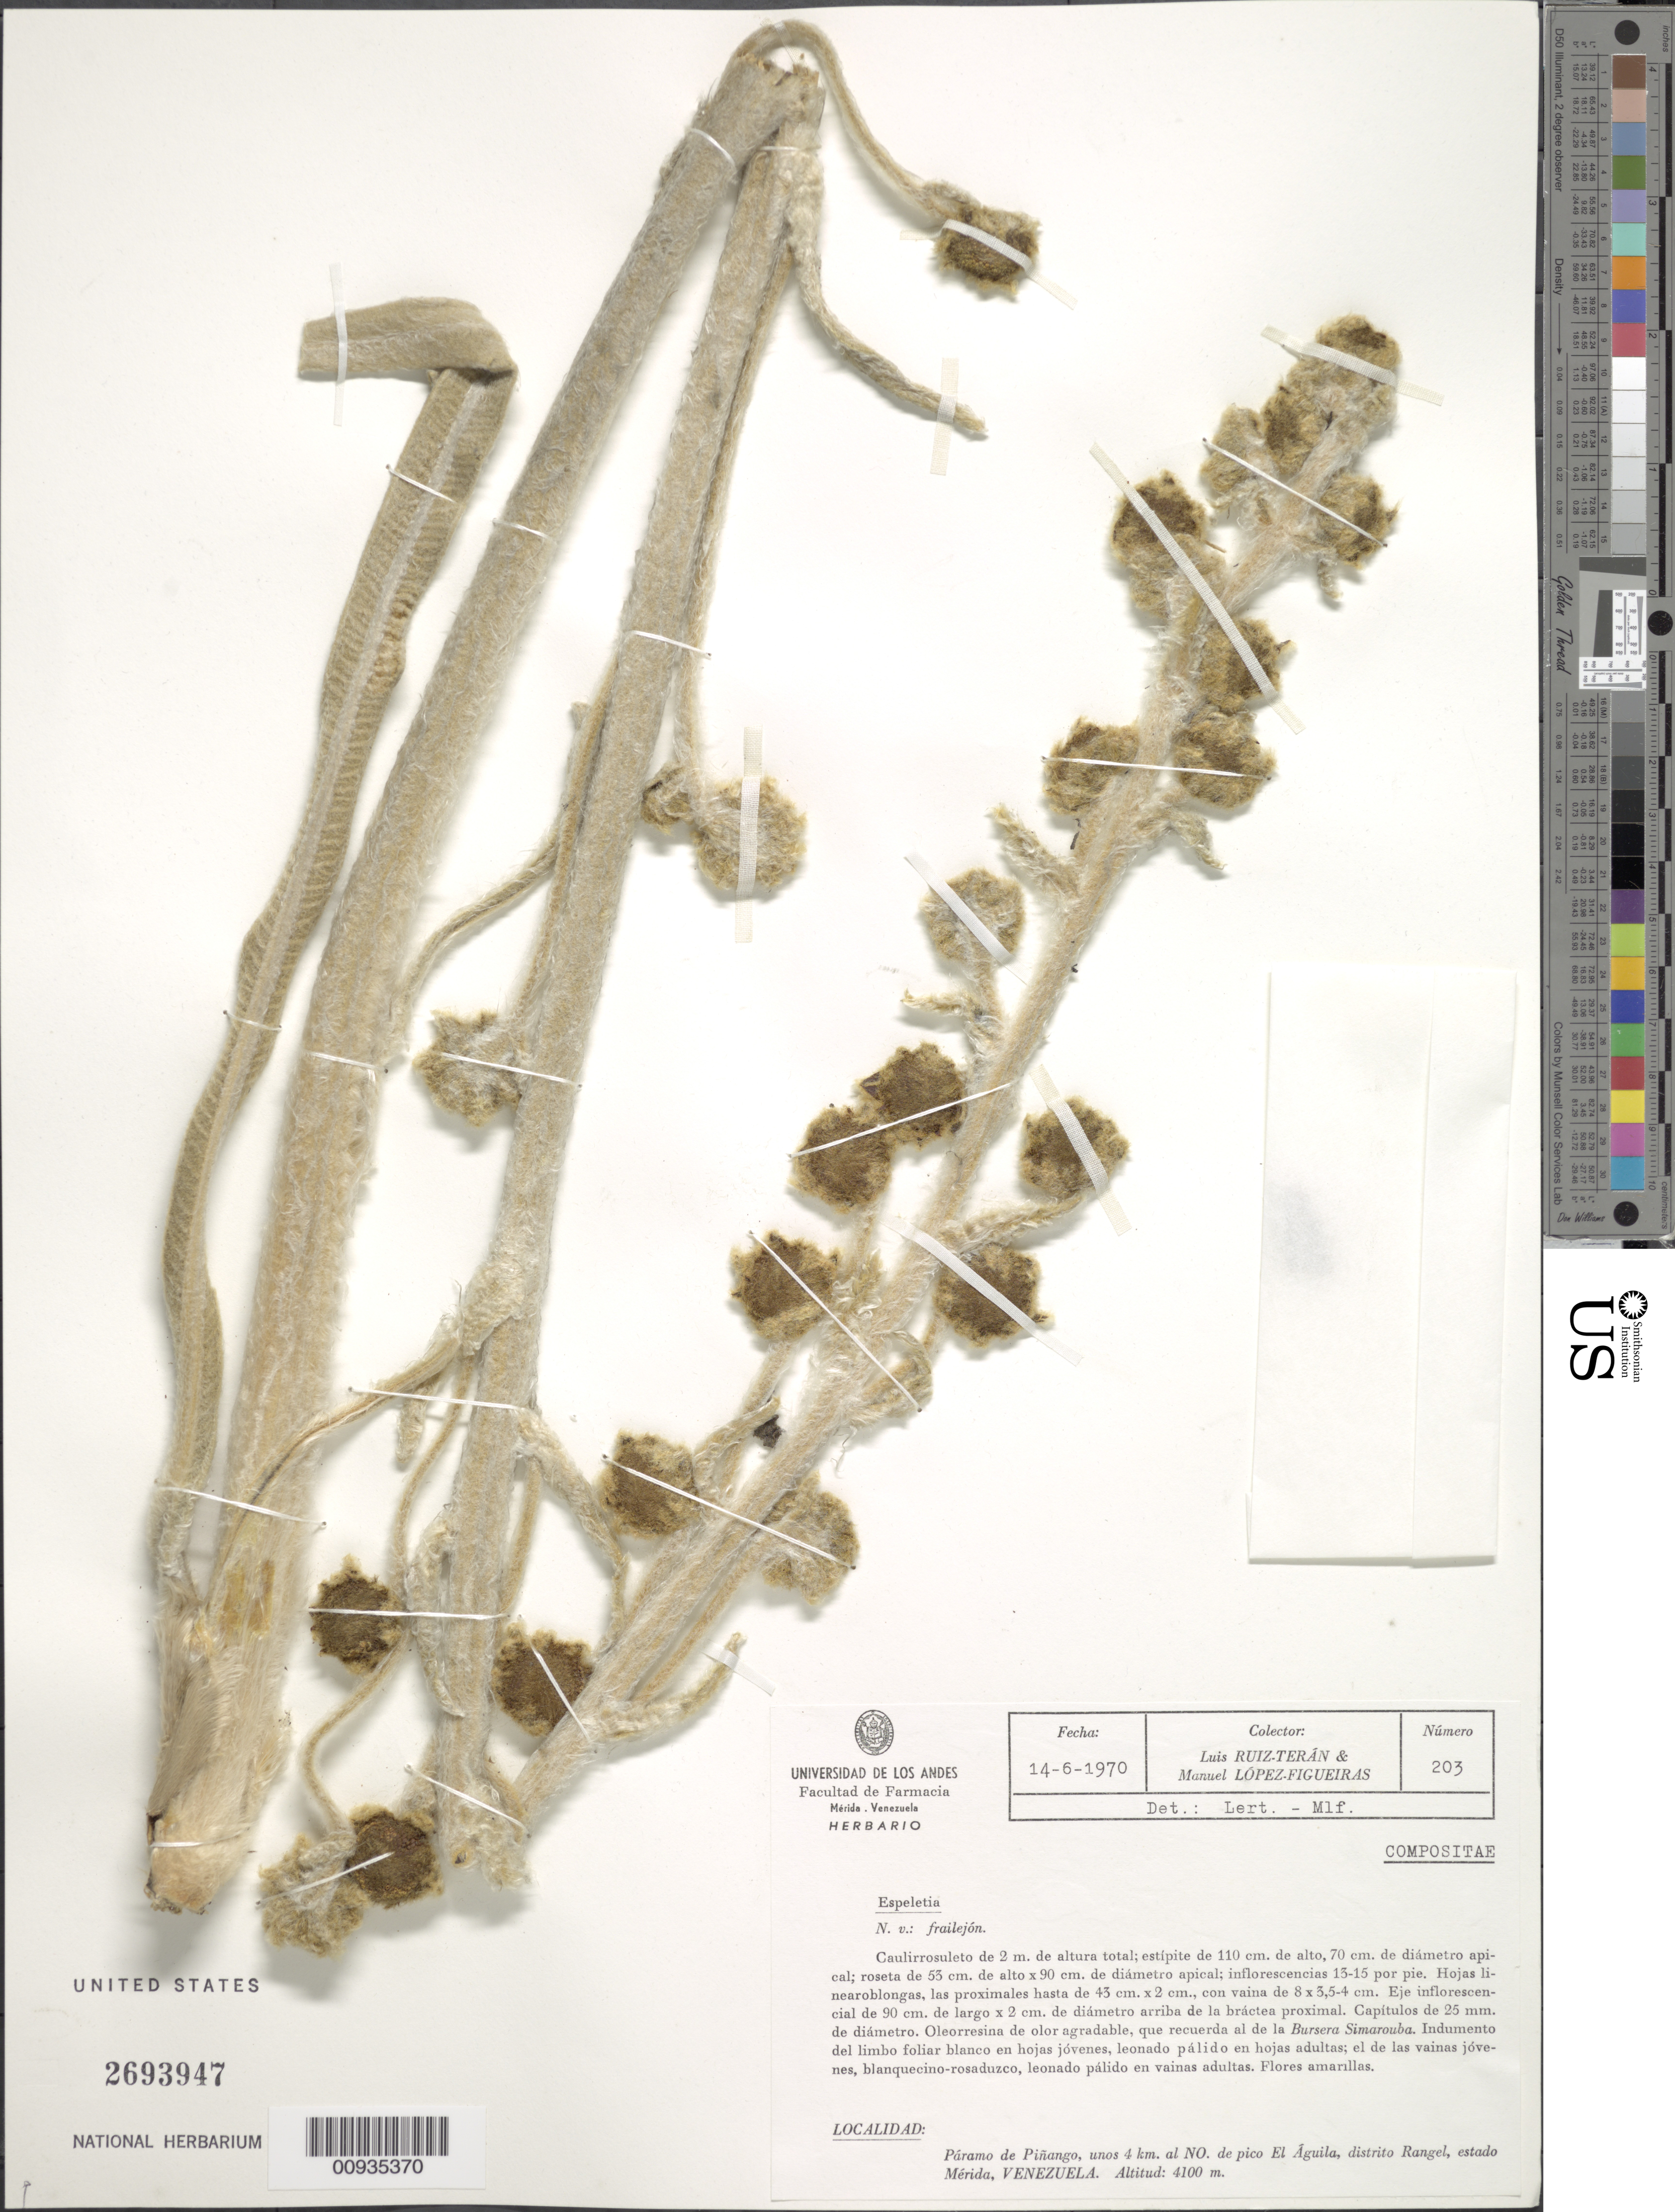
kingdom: Plantae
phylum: Tracheophyta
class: Magnoliopsida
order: Asterales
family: Asteraceae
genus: Coespeletia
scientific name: Coespeletia spicata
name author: (Sch. Bip. ex Wedd.) Cuatrec.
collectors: L. Teran & M. López Figueiras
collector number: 203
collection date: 1970-06-14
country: Venezuela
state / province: Mérida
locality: Paramo de Pinango, unos 4 km. al NO. de pico El Aguila, distrito Rangel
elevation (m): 4100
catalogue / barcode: US 2693947